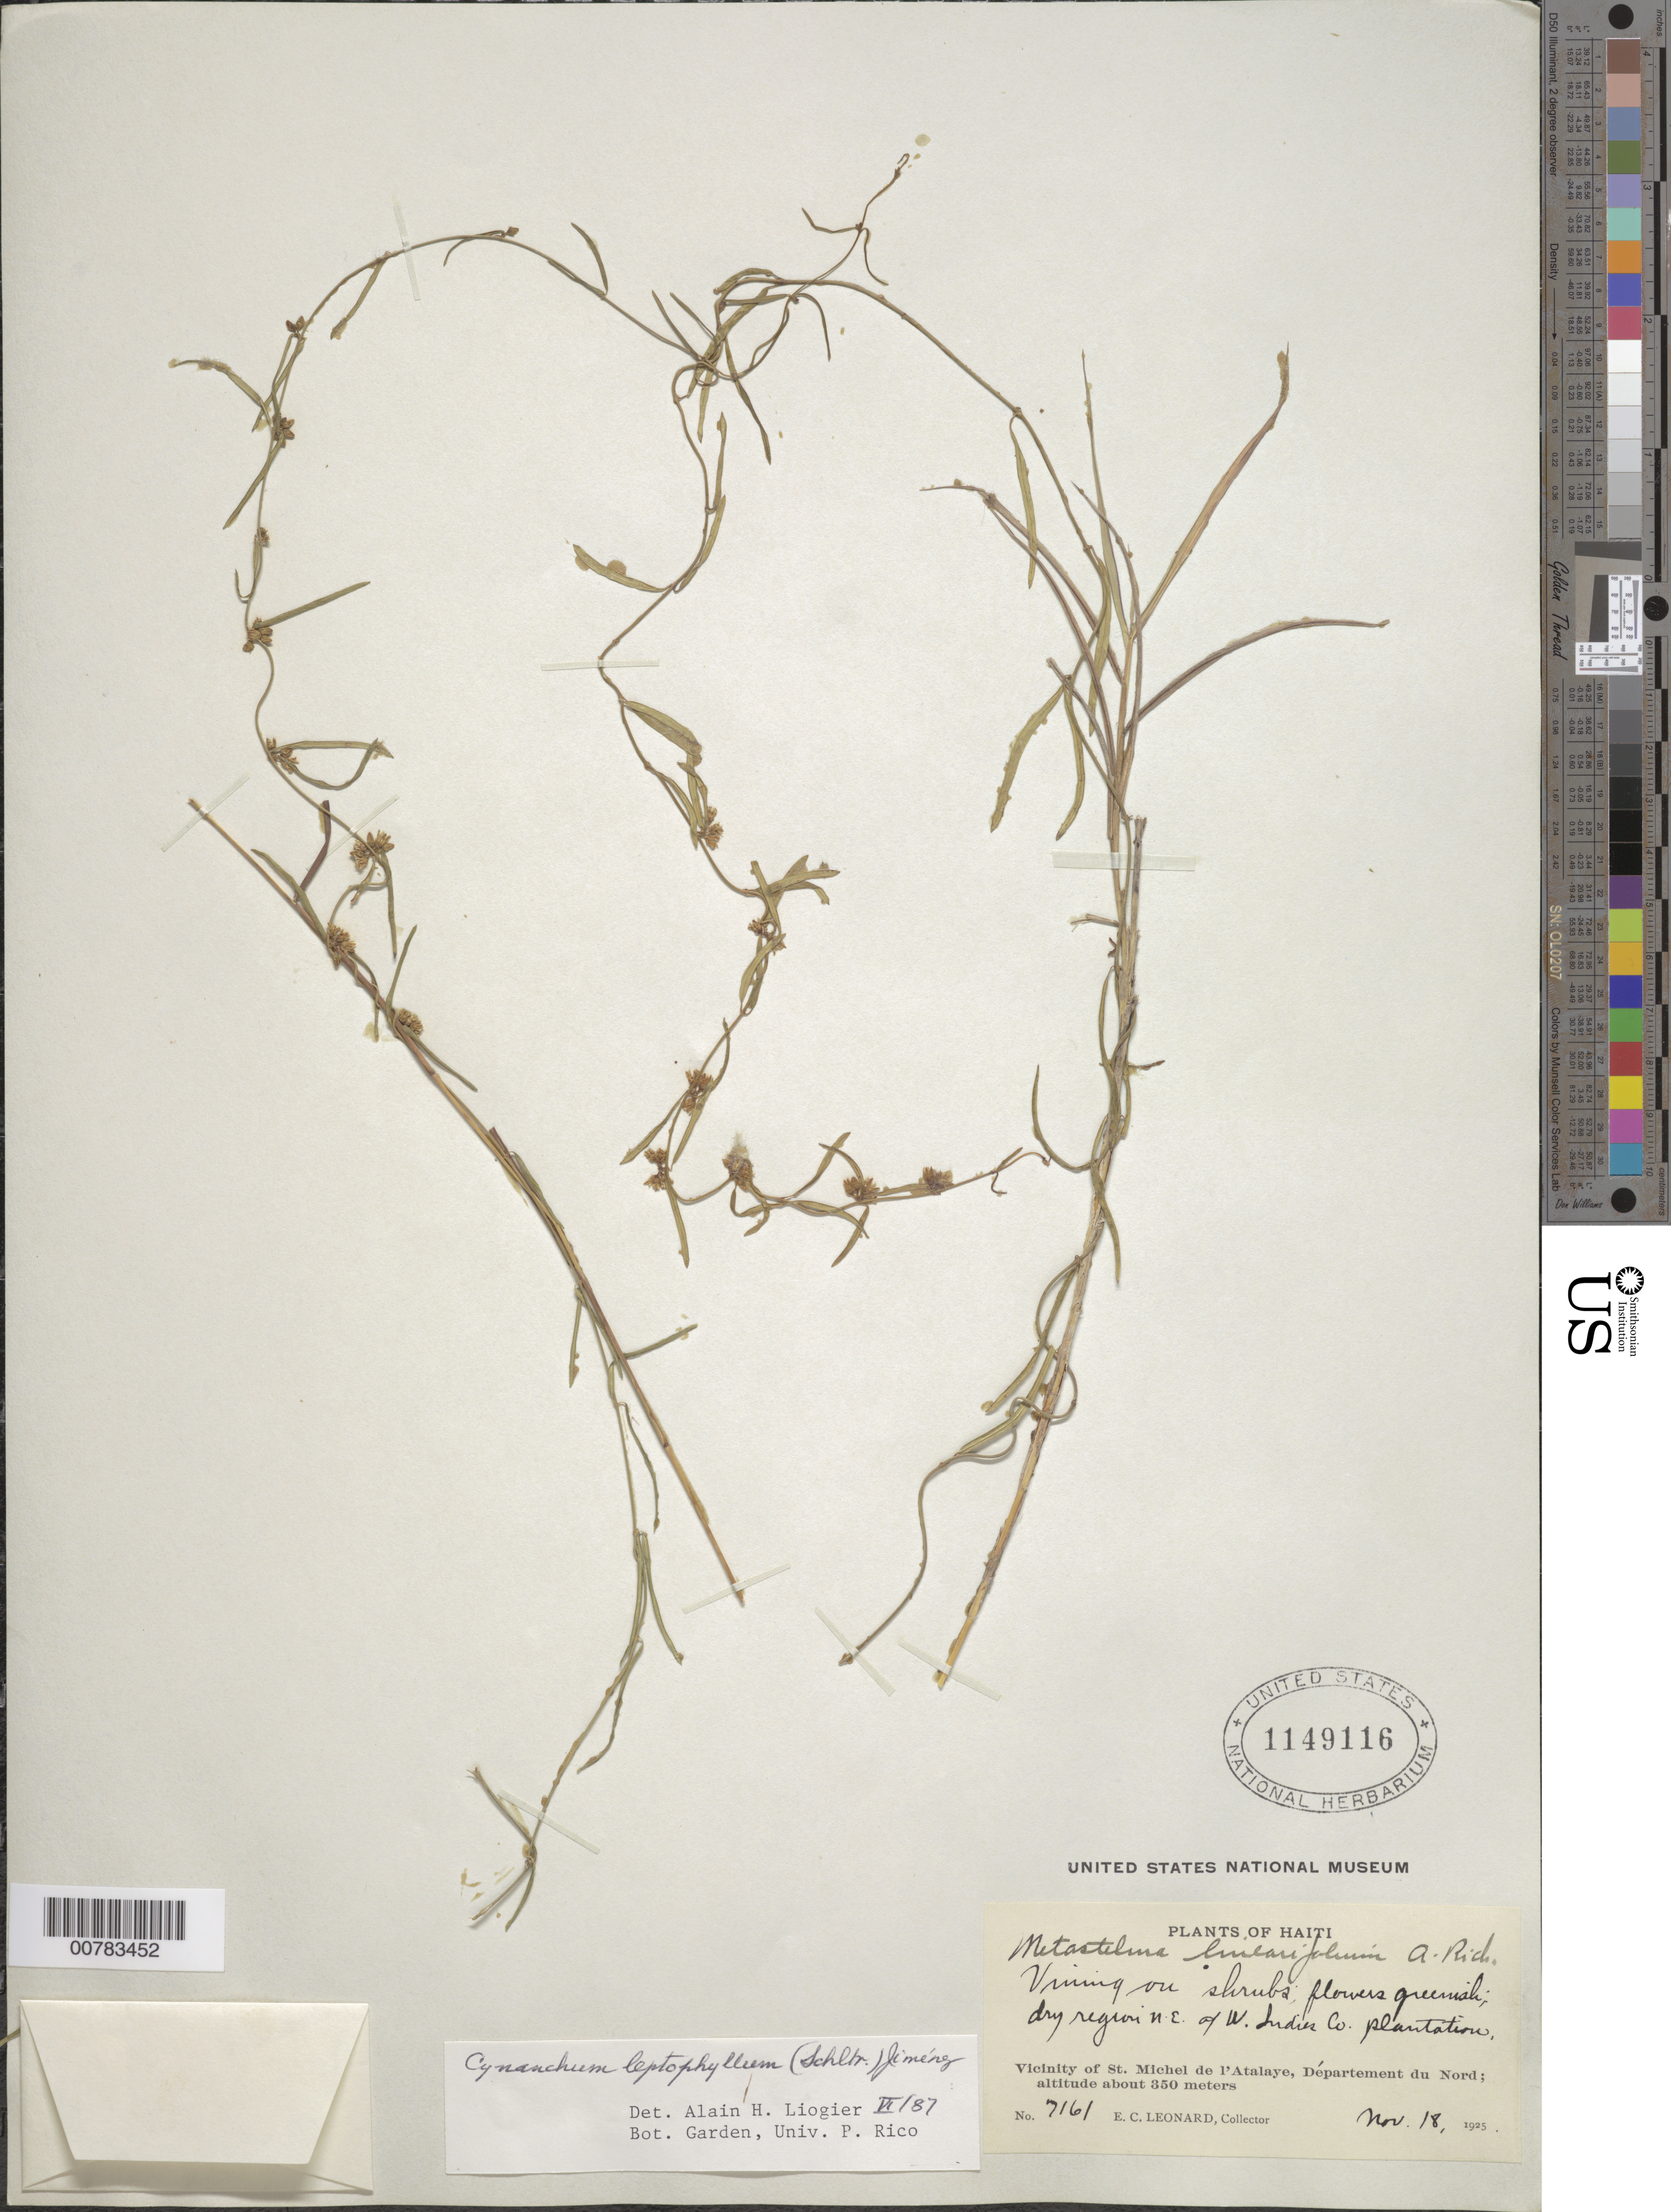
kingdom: Plantae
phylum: Tracheophyta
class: Magnoliopsida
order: Gentianales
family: Apocynaceae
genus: Metastelma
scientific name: Metastelma leptophyllum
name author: (Schltr.) Alain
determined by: Liogier, Alain H.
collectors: E. C. Leonard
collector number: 7161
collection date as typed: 18 Nov 1925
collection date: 1925-11-18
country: Haiti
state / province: Nord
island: Hispaniola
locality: Vicinity of St. Michel de l'Atalaye, N.E. of W. Indies Co. plantation.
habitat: Dry region.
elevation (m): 350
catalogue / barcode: US 1149116